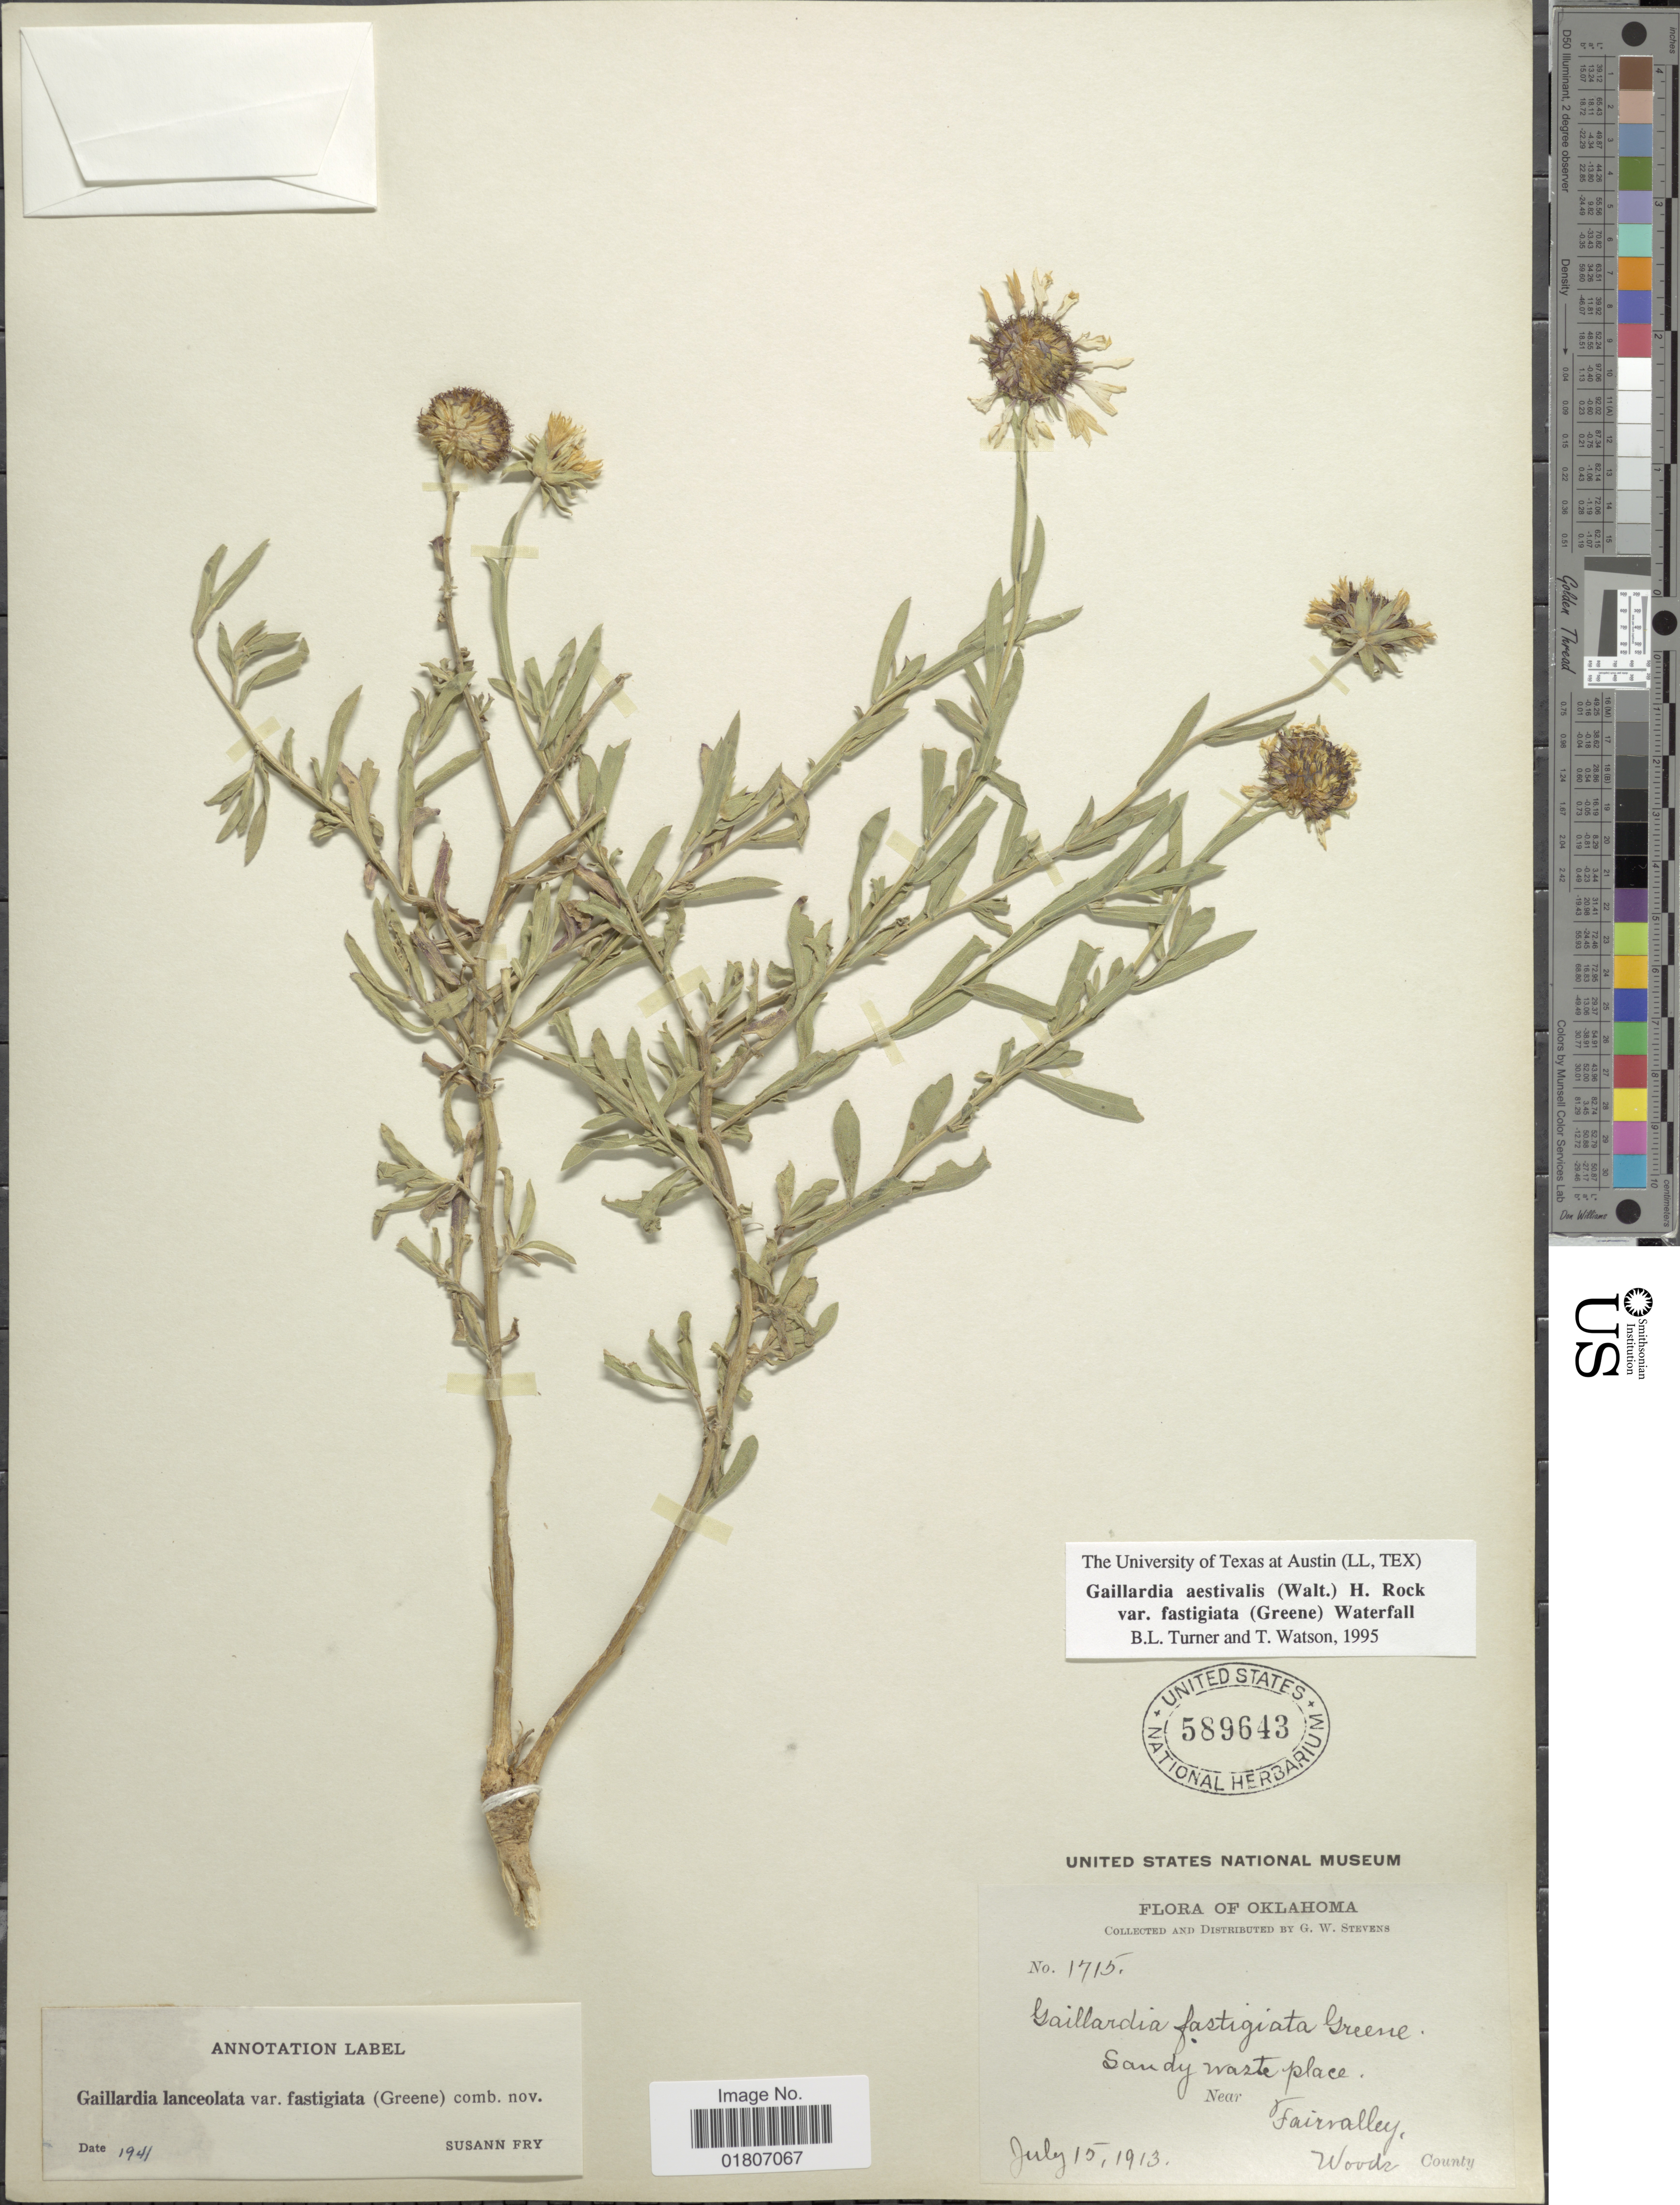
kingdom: Plantae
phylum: Tracheophyta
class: Magnoliopsida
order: Asterales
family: Asteraceae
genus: Gaillardia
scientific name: Gaillardia aestivalis var. fastigiata (indet)?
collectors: G. W. Stevens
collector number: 1715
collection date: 1913-07-15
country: United States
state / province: Oklahoma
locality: Near Fairvalley, Woods County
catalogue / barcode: US 589643